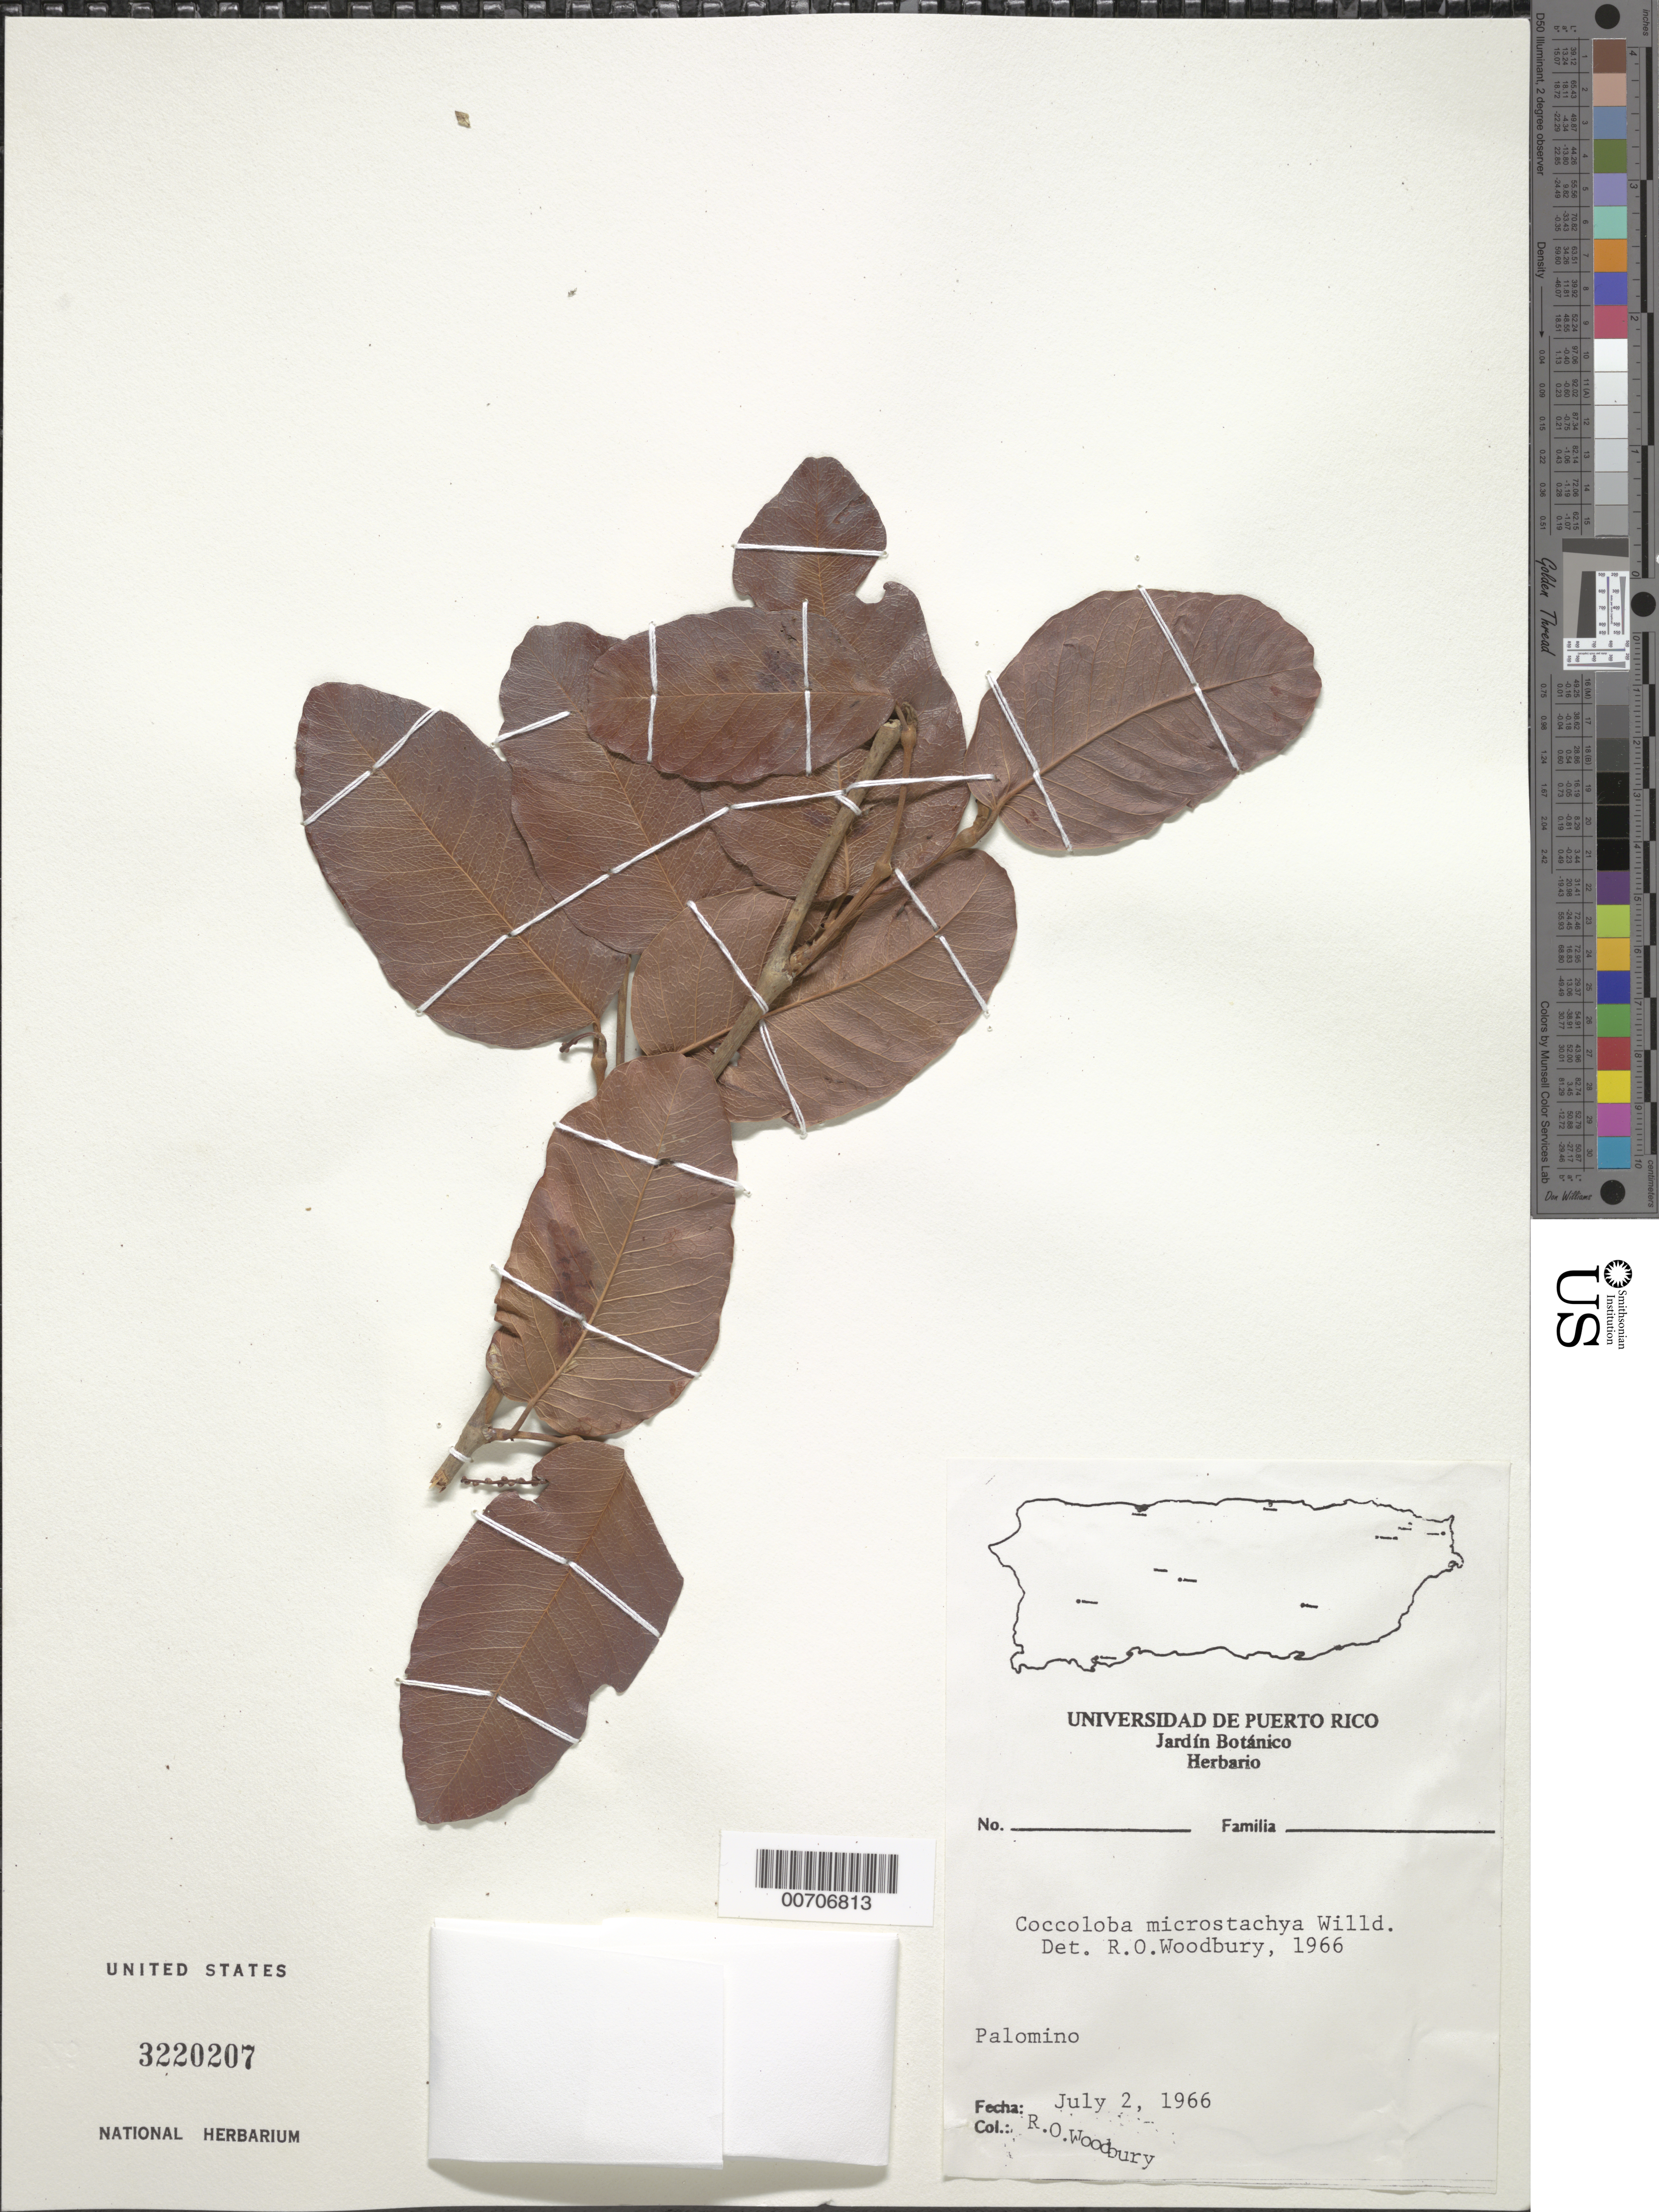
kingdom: Plantae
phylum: Tracheophyta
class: Magnoliopsida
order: Caryophyllales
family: Polygonaceae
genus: Coccoloba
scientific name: Coccoloba microstachya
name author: Willd.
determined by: Woodbury, R. O.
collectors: R. O. Woodbury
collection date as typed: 02 Jul 1966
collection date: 1966-07-02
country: Puerto Rico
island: Greater Antilles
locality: Palomino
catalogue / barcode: US 3220207